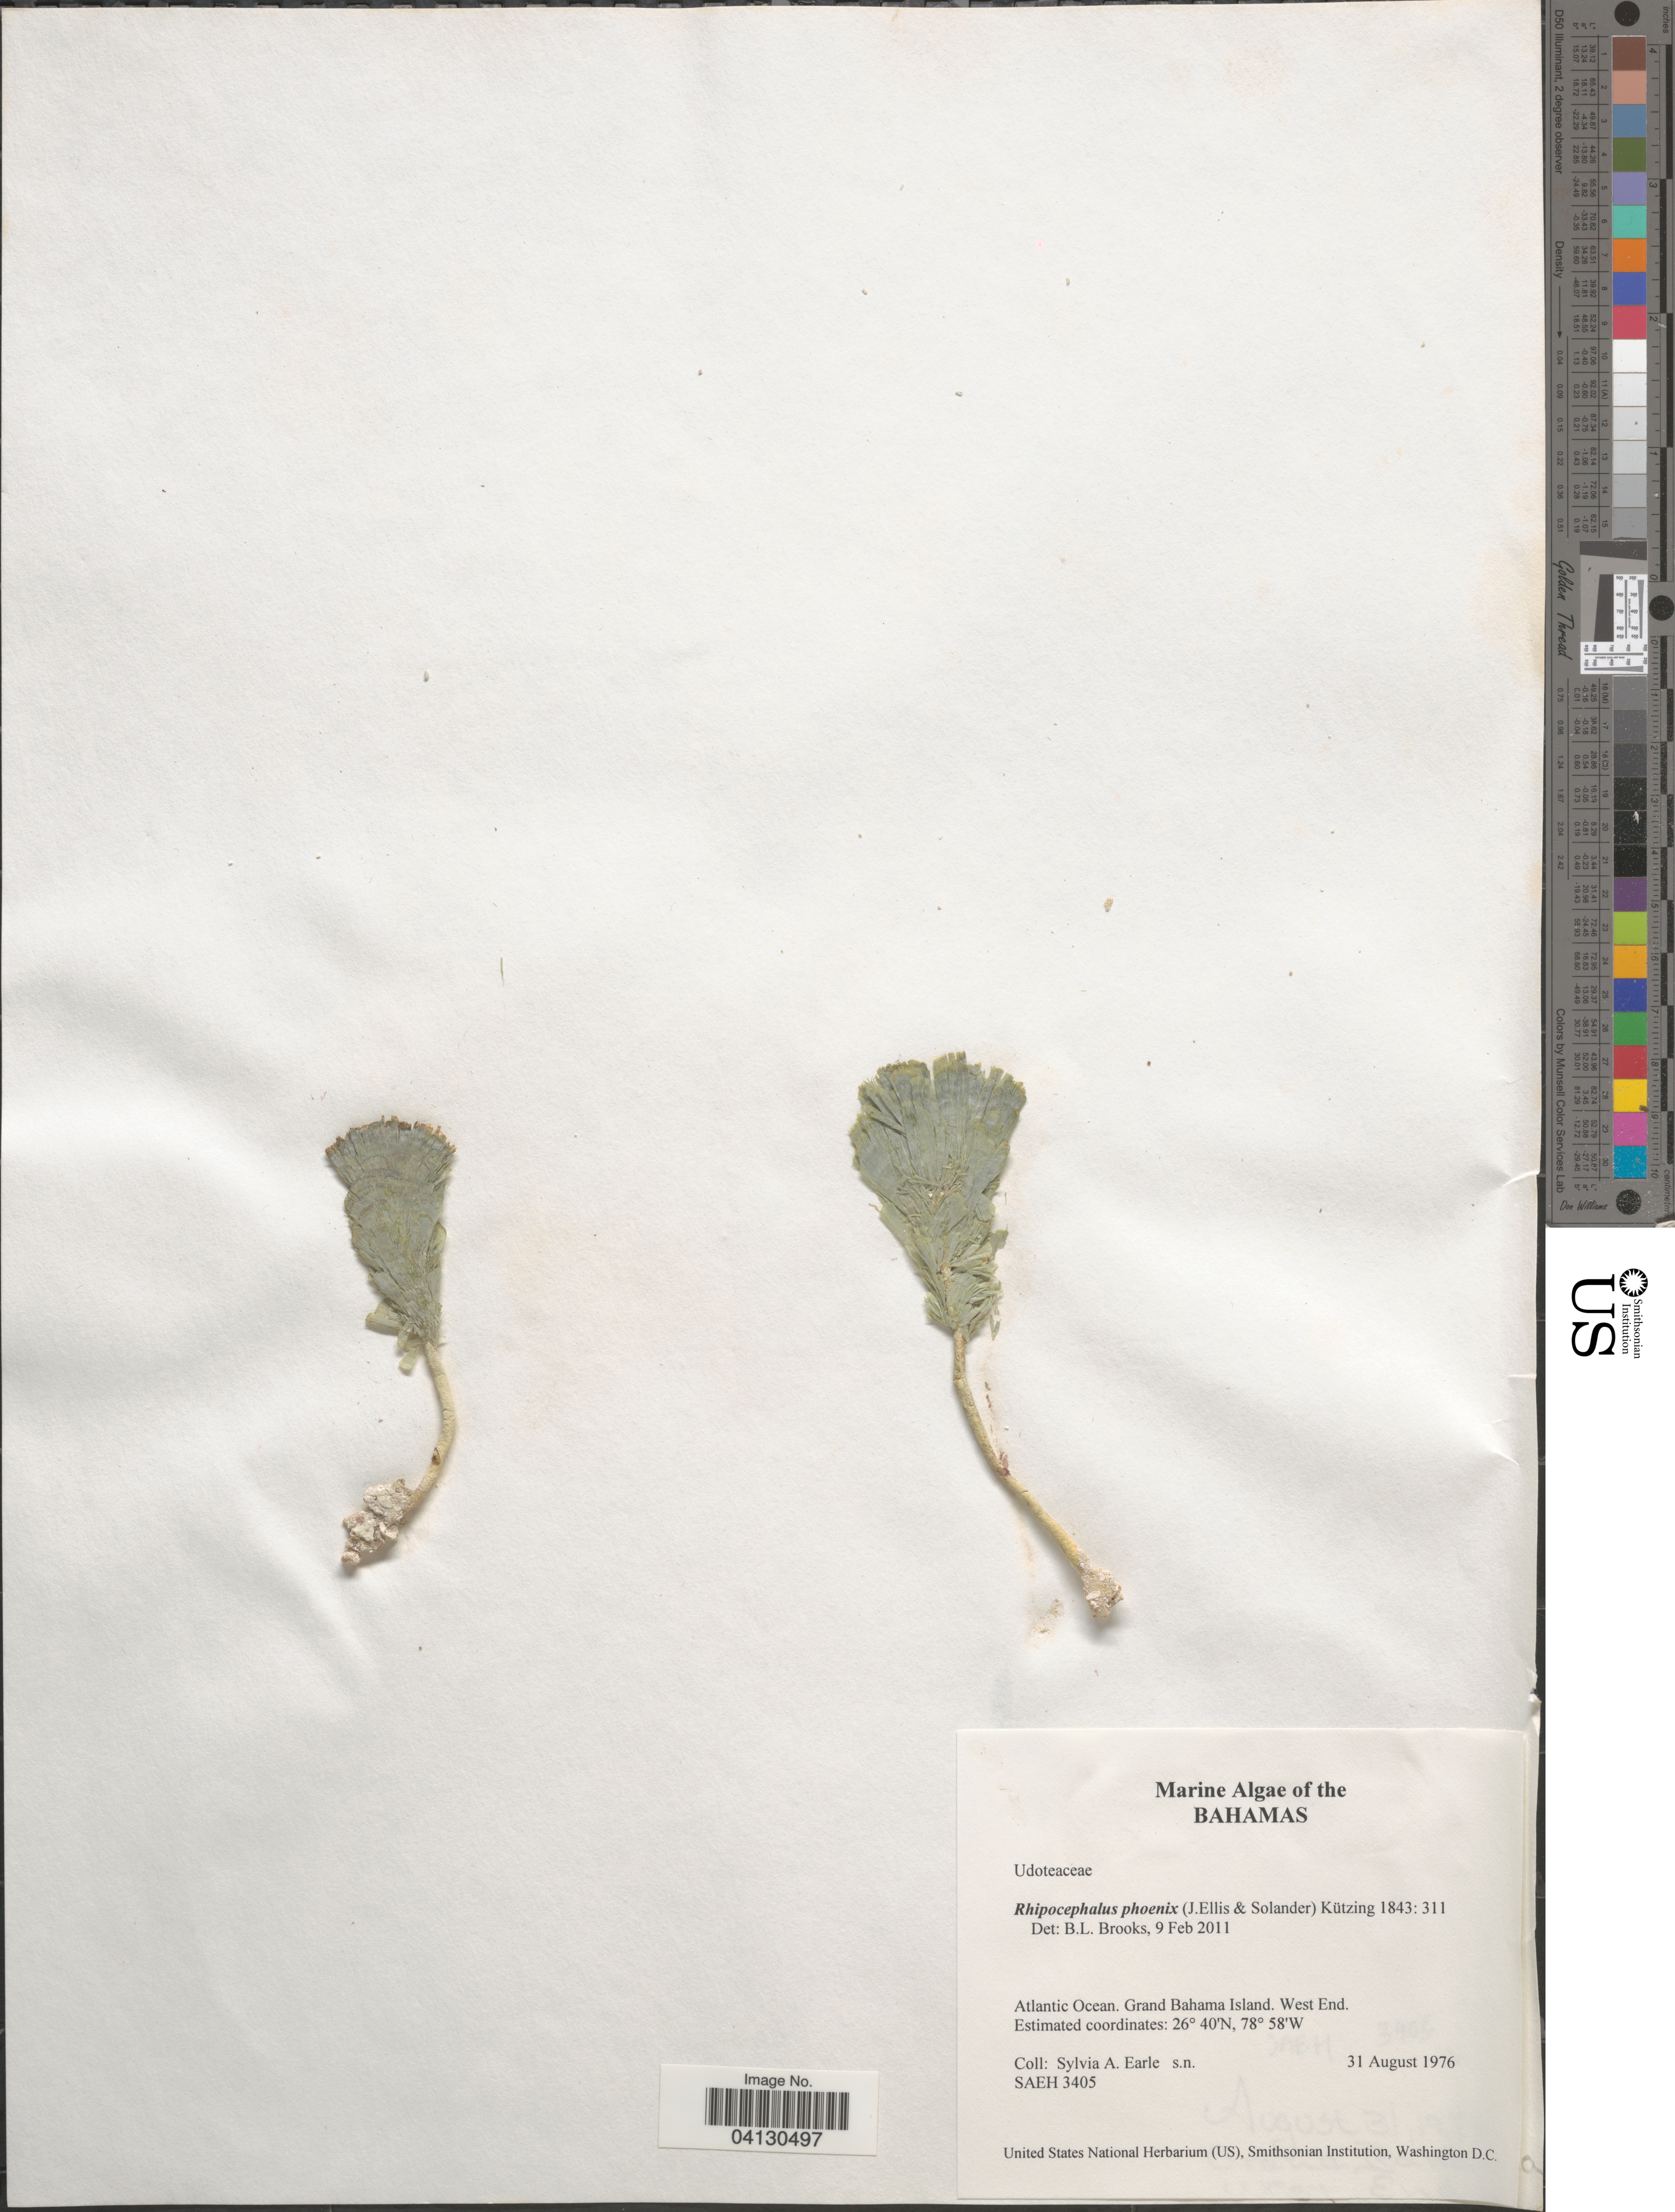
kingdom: Plantae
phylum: Chlorophyta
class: Ulvophyceae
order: Bryopsidales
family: Udoteaceae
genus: Rhipocephalus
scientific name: Rhipocephalus phoenix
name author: (J. Ellis & Sol.) Kütz.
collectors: S. A. Earle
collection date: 1976-08-31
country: Bahamas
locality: Atlantic Ocean. Grand Bahama Island. West End.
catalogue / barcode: US 329162